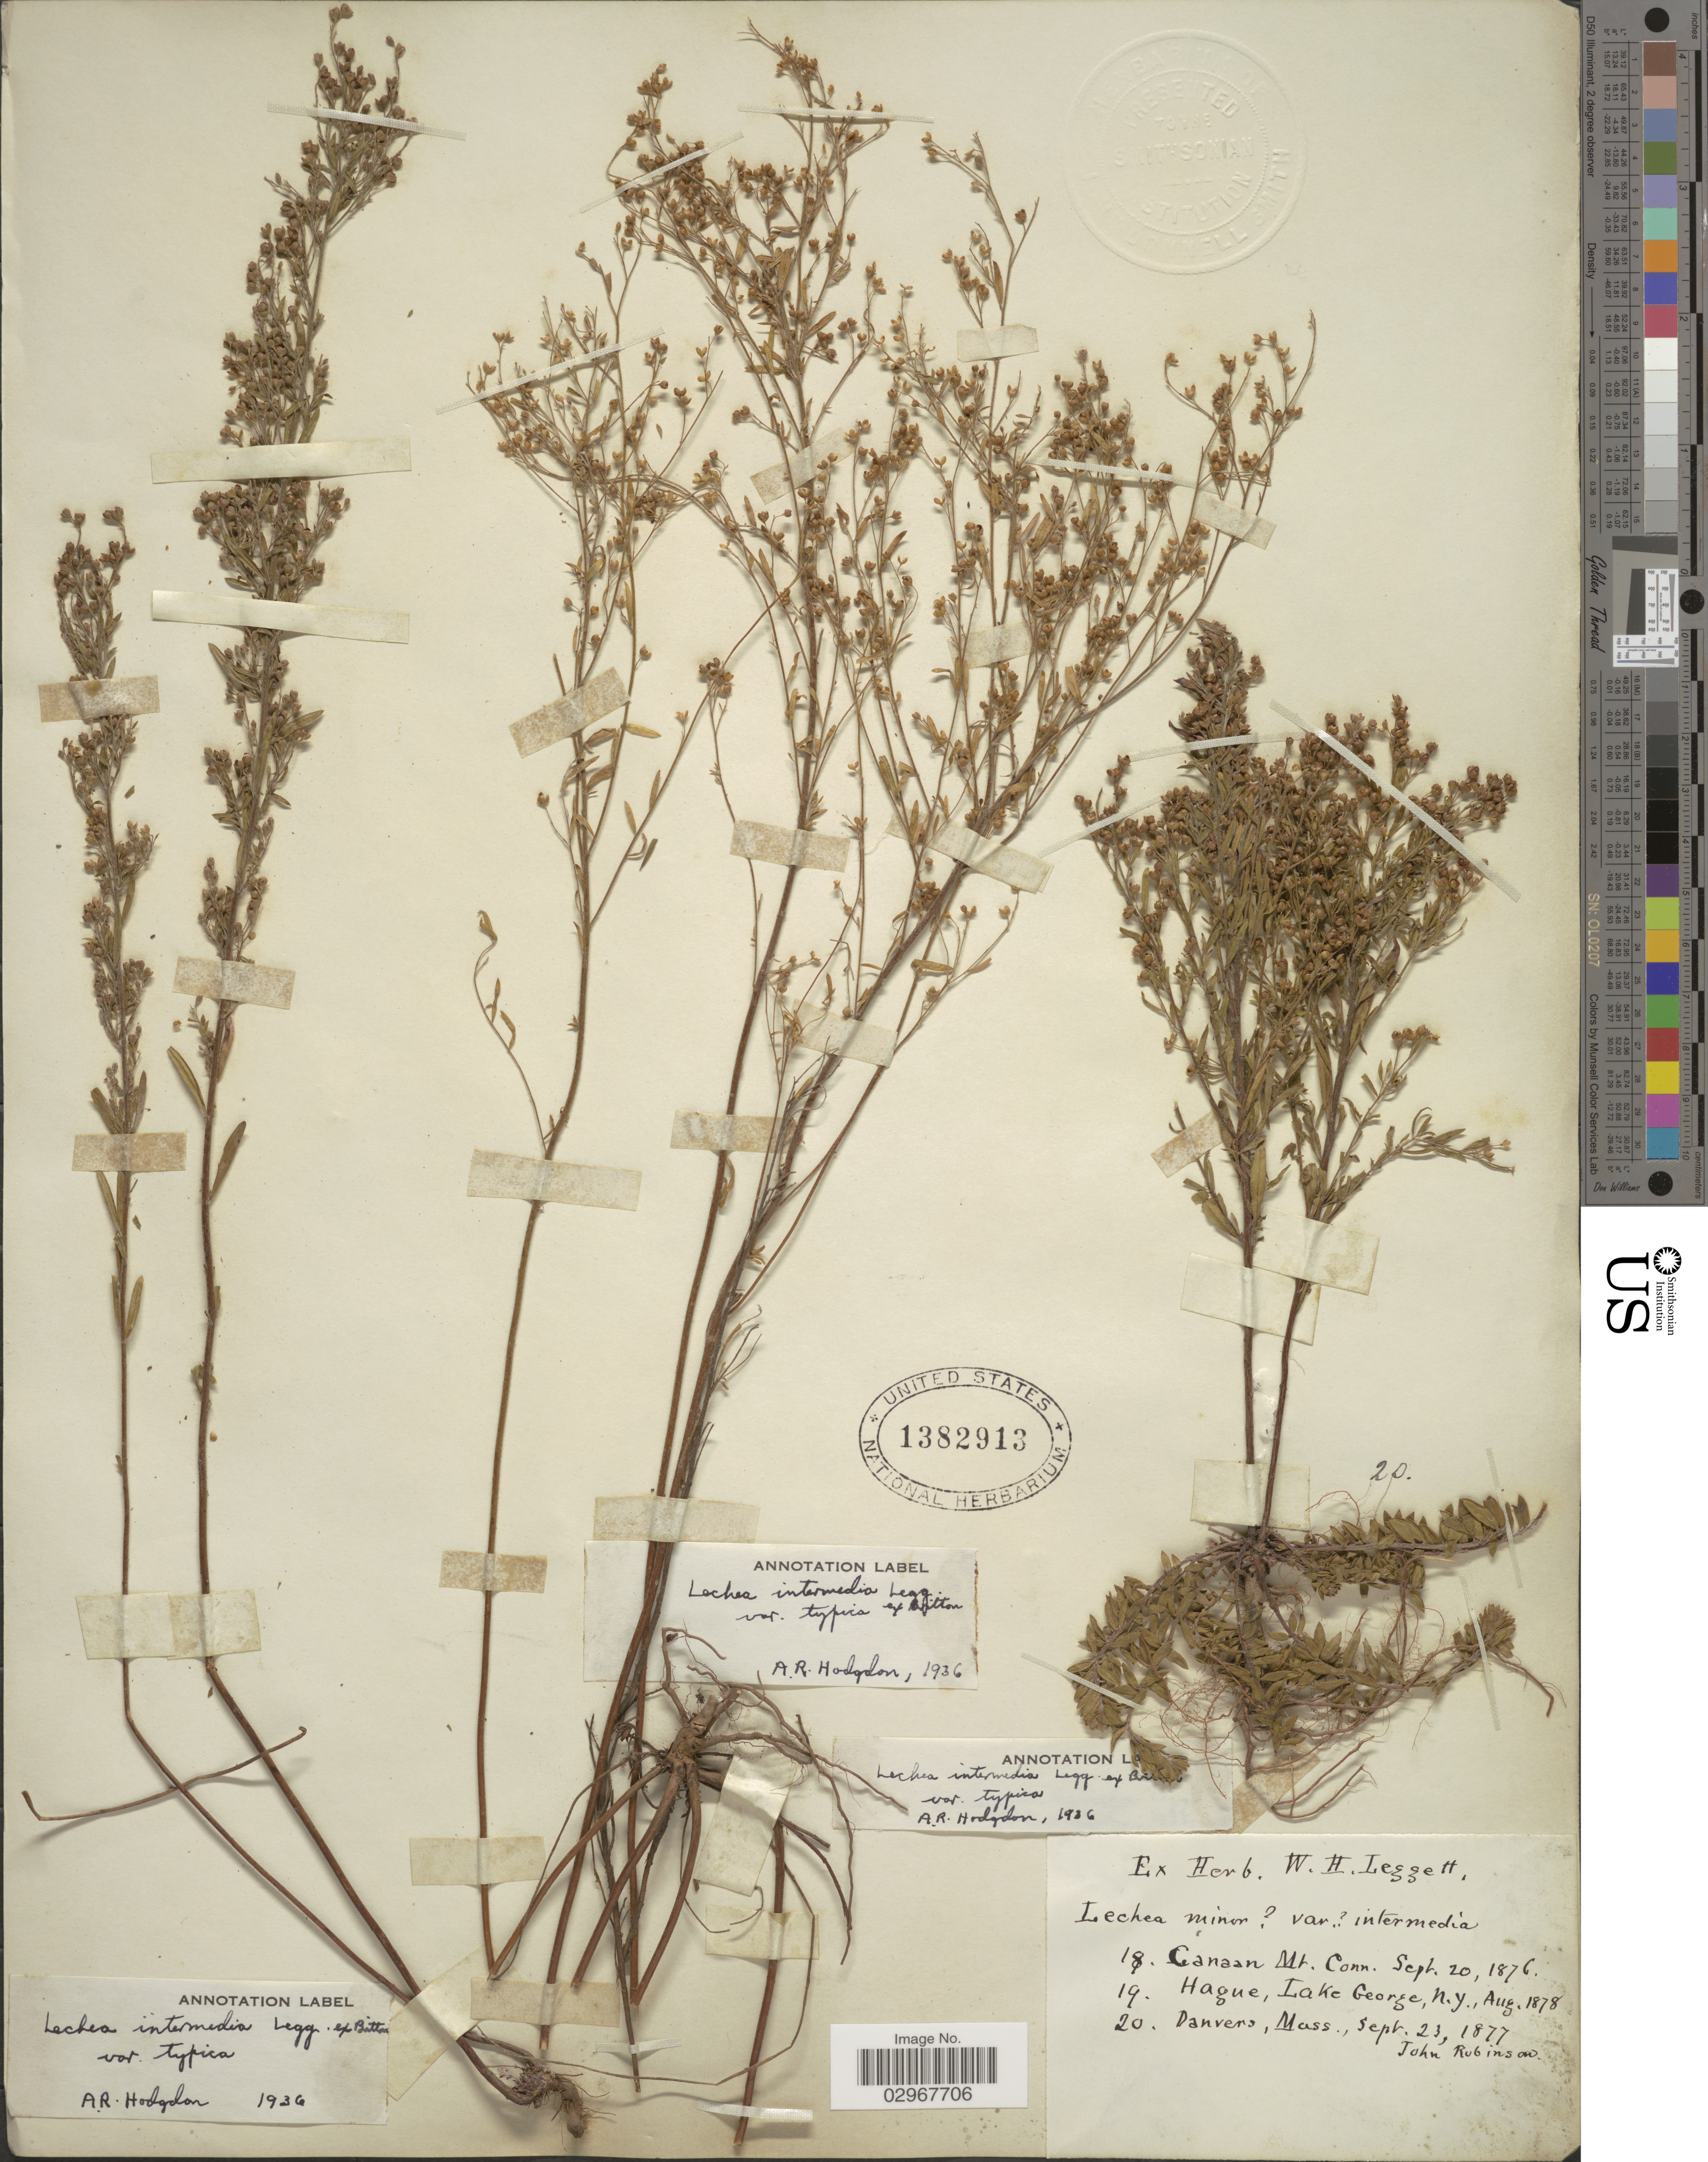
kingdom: Plantae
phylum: Tracheophyta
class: Magnoliopsida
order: Malvales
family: Cistaceae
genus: Lechea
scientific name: Lechea intermedia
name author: Legg. ex Britton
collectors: J. Robinson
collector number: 20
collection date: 1877-09-23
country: United States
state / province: Massachusetts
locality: Danvers, Mass.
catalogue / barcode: US 1382913